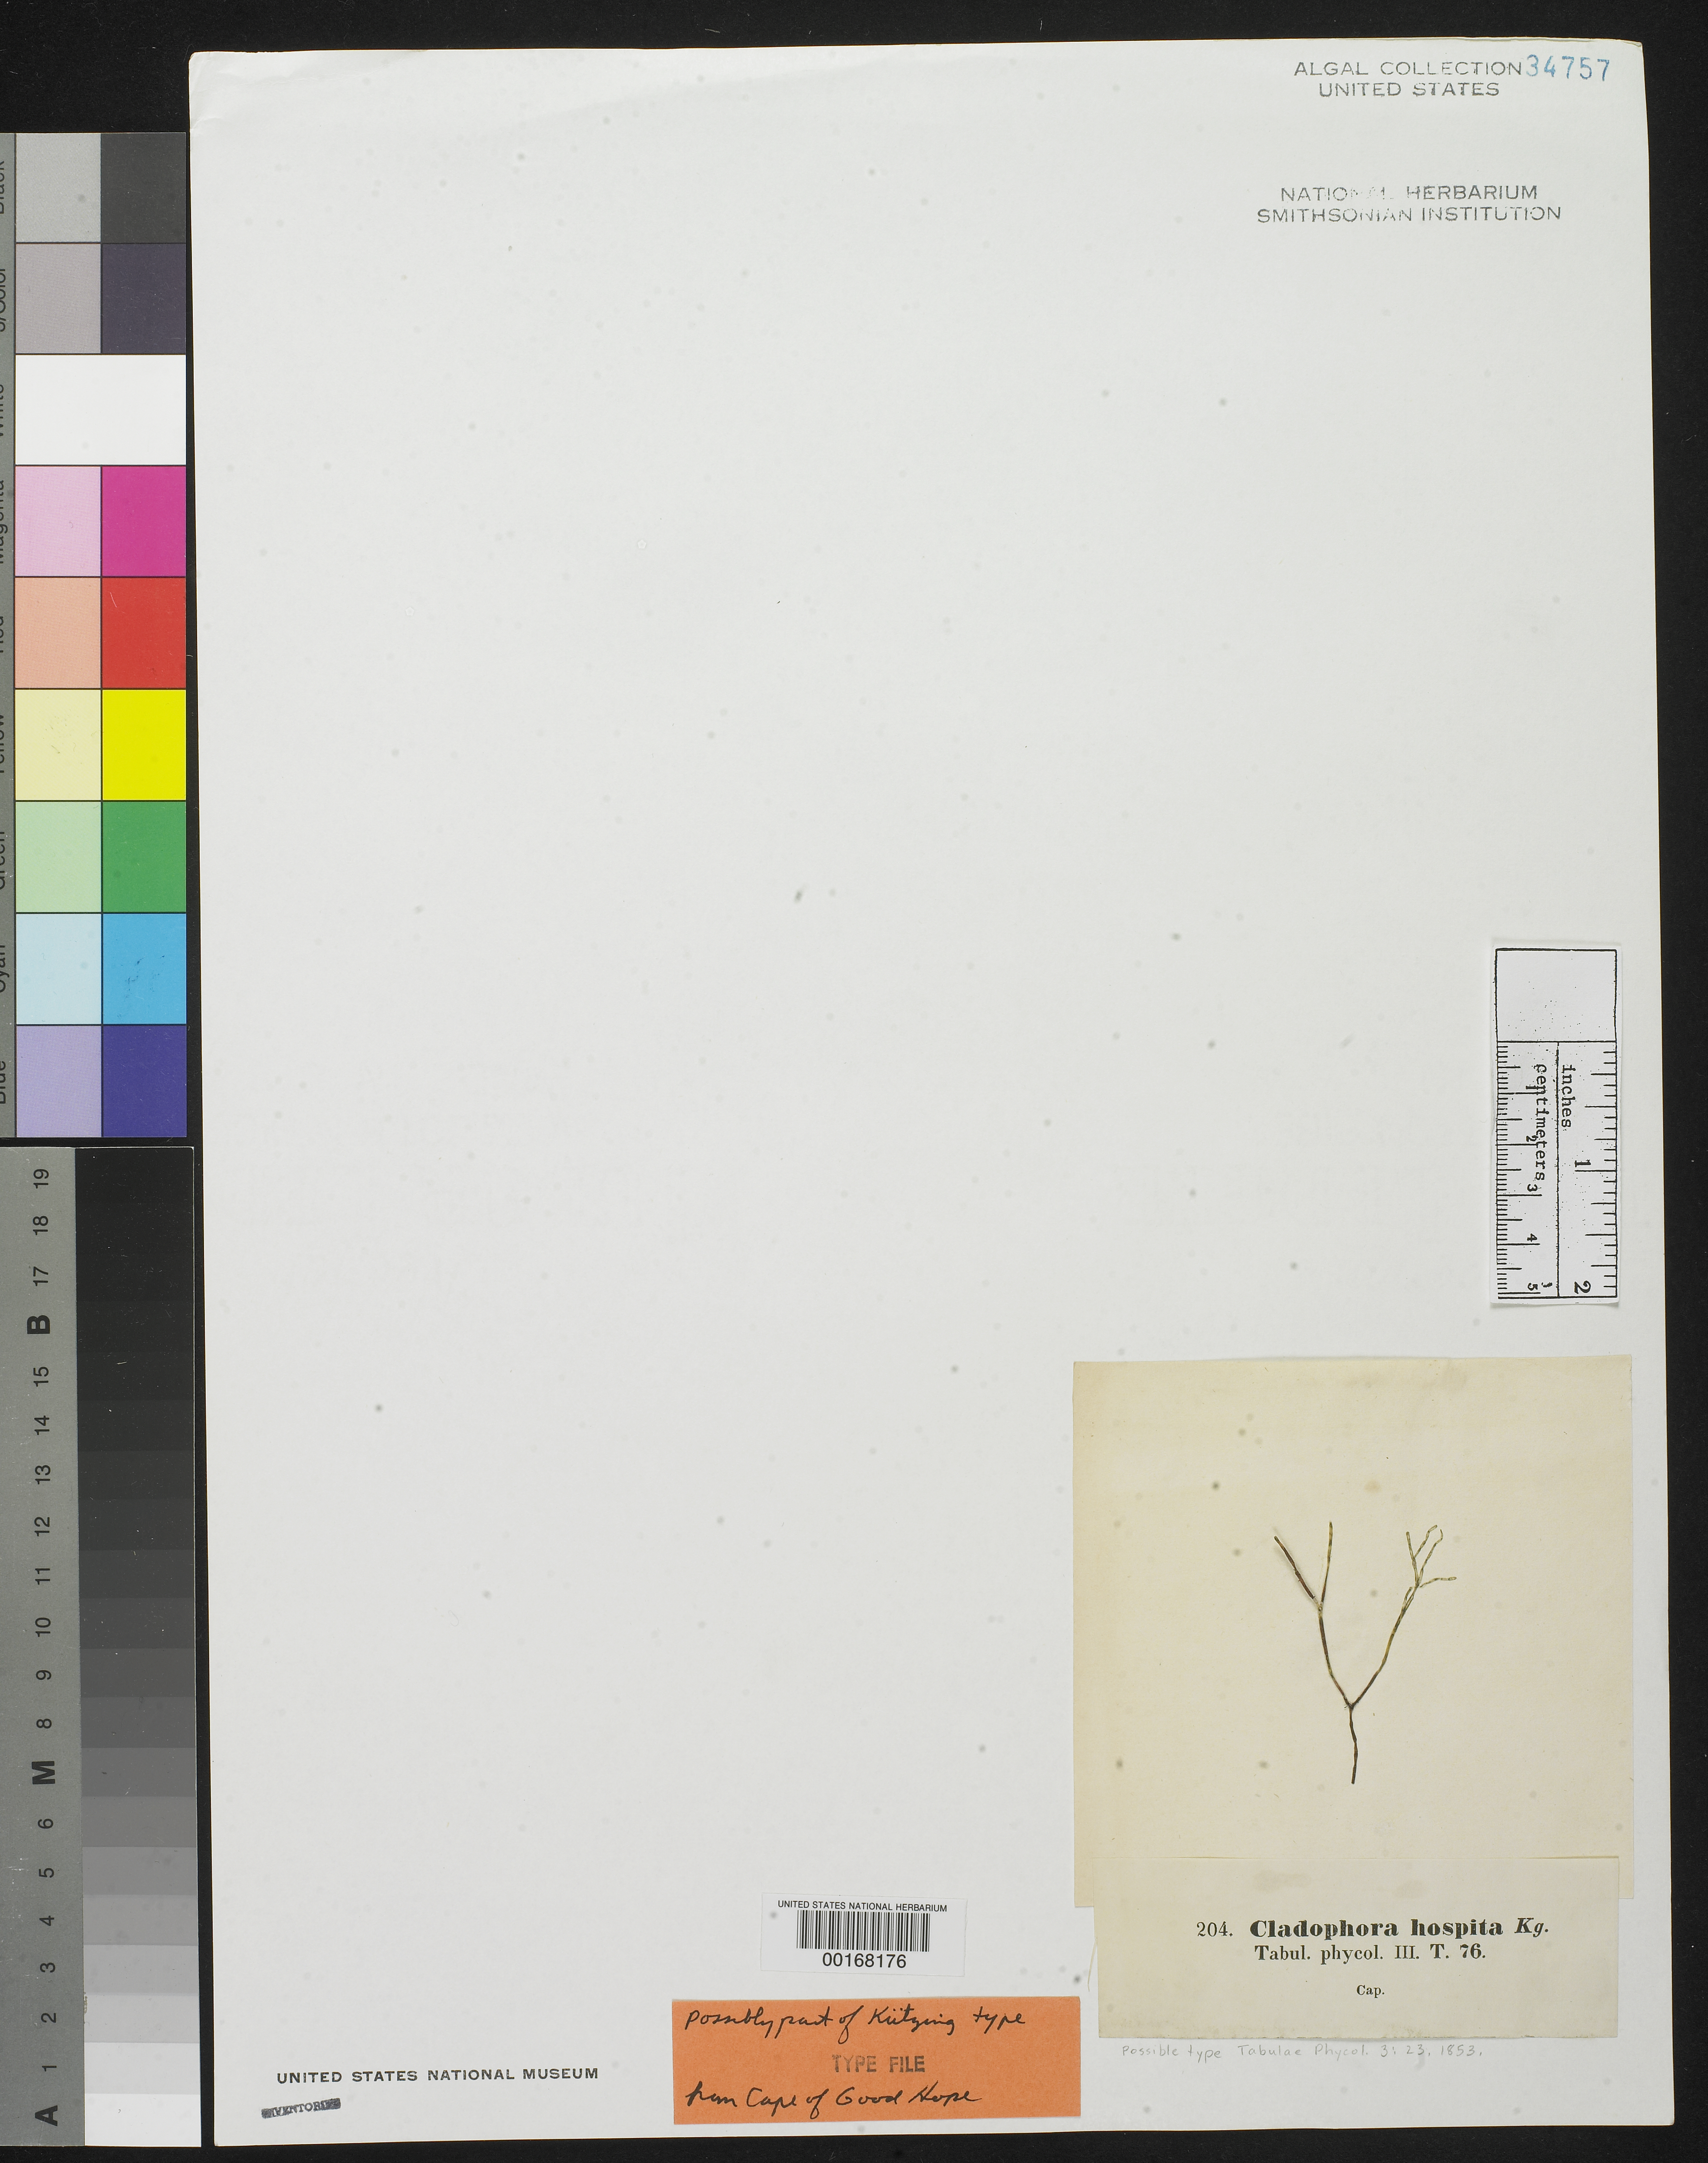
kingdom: Plantae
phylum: Chlorophyta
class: Ulvophyceae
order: Cladophorales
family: Cladophoraceae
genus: Cladophora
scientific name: Cladophora hospita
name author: Kütz.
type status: Clastotype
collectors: F. T. Kützing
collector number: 204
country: South Africa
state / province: Western Cape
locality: Cape of Good Hope.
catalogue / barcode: US 34757